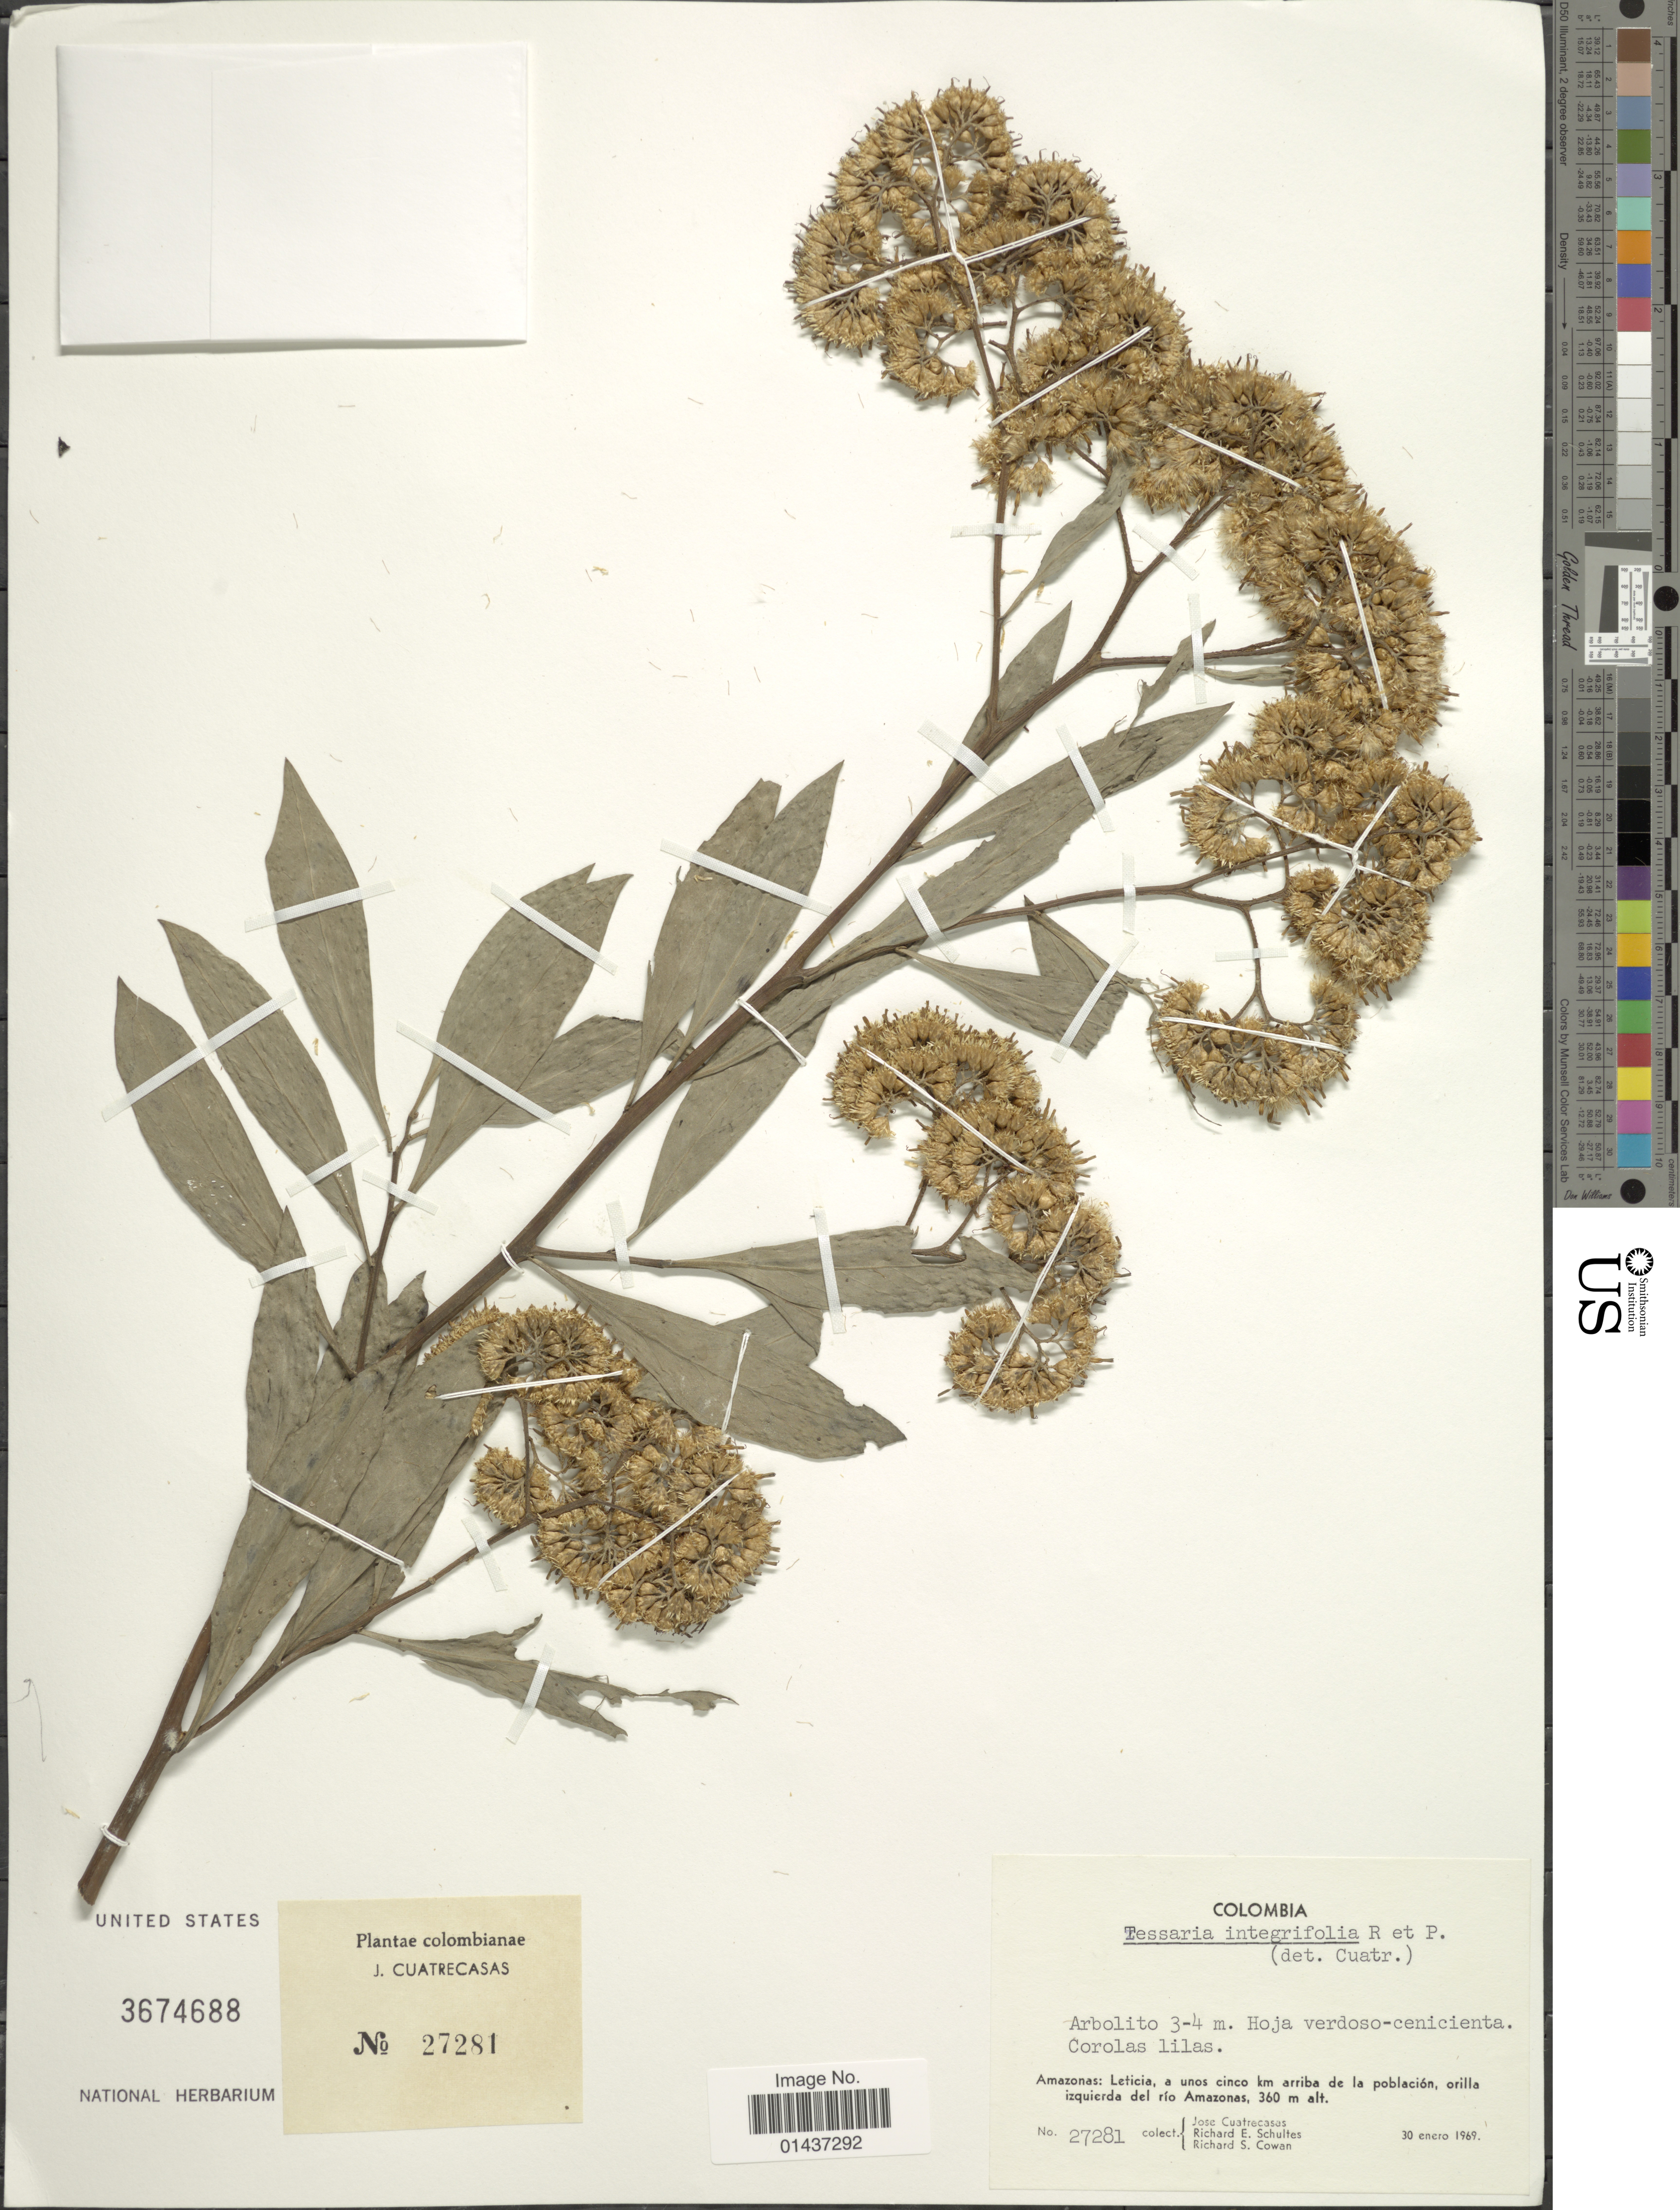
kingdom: Plantae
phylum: Tracheophyta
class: Magnoliopsida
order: Asterales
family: Asteraceae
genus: Tessaria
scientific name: Tessaria integrifolia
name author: Ruiz & Pav.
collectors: J. Cuatrecasas, R. E. Schultes & R. S. Cowan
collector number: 27281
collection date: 1969-01-30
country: Colombia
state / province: Amazônas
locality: Leticia, a unos cinco km arriba de la población, oriila izquierda del río Amazonas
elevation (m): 360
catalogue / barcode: US 3674688